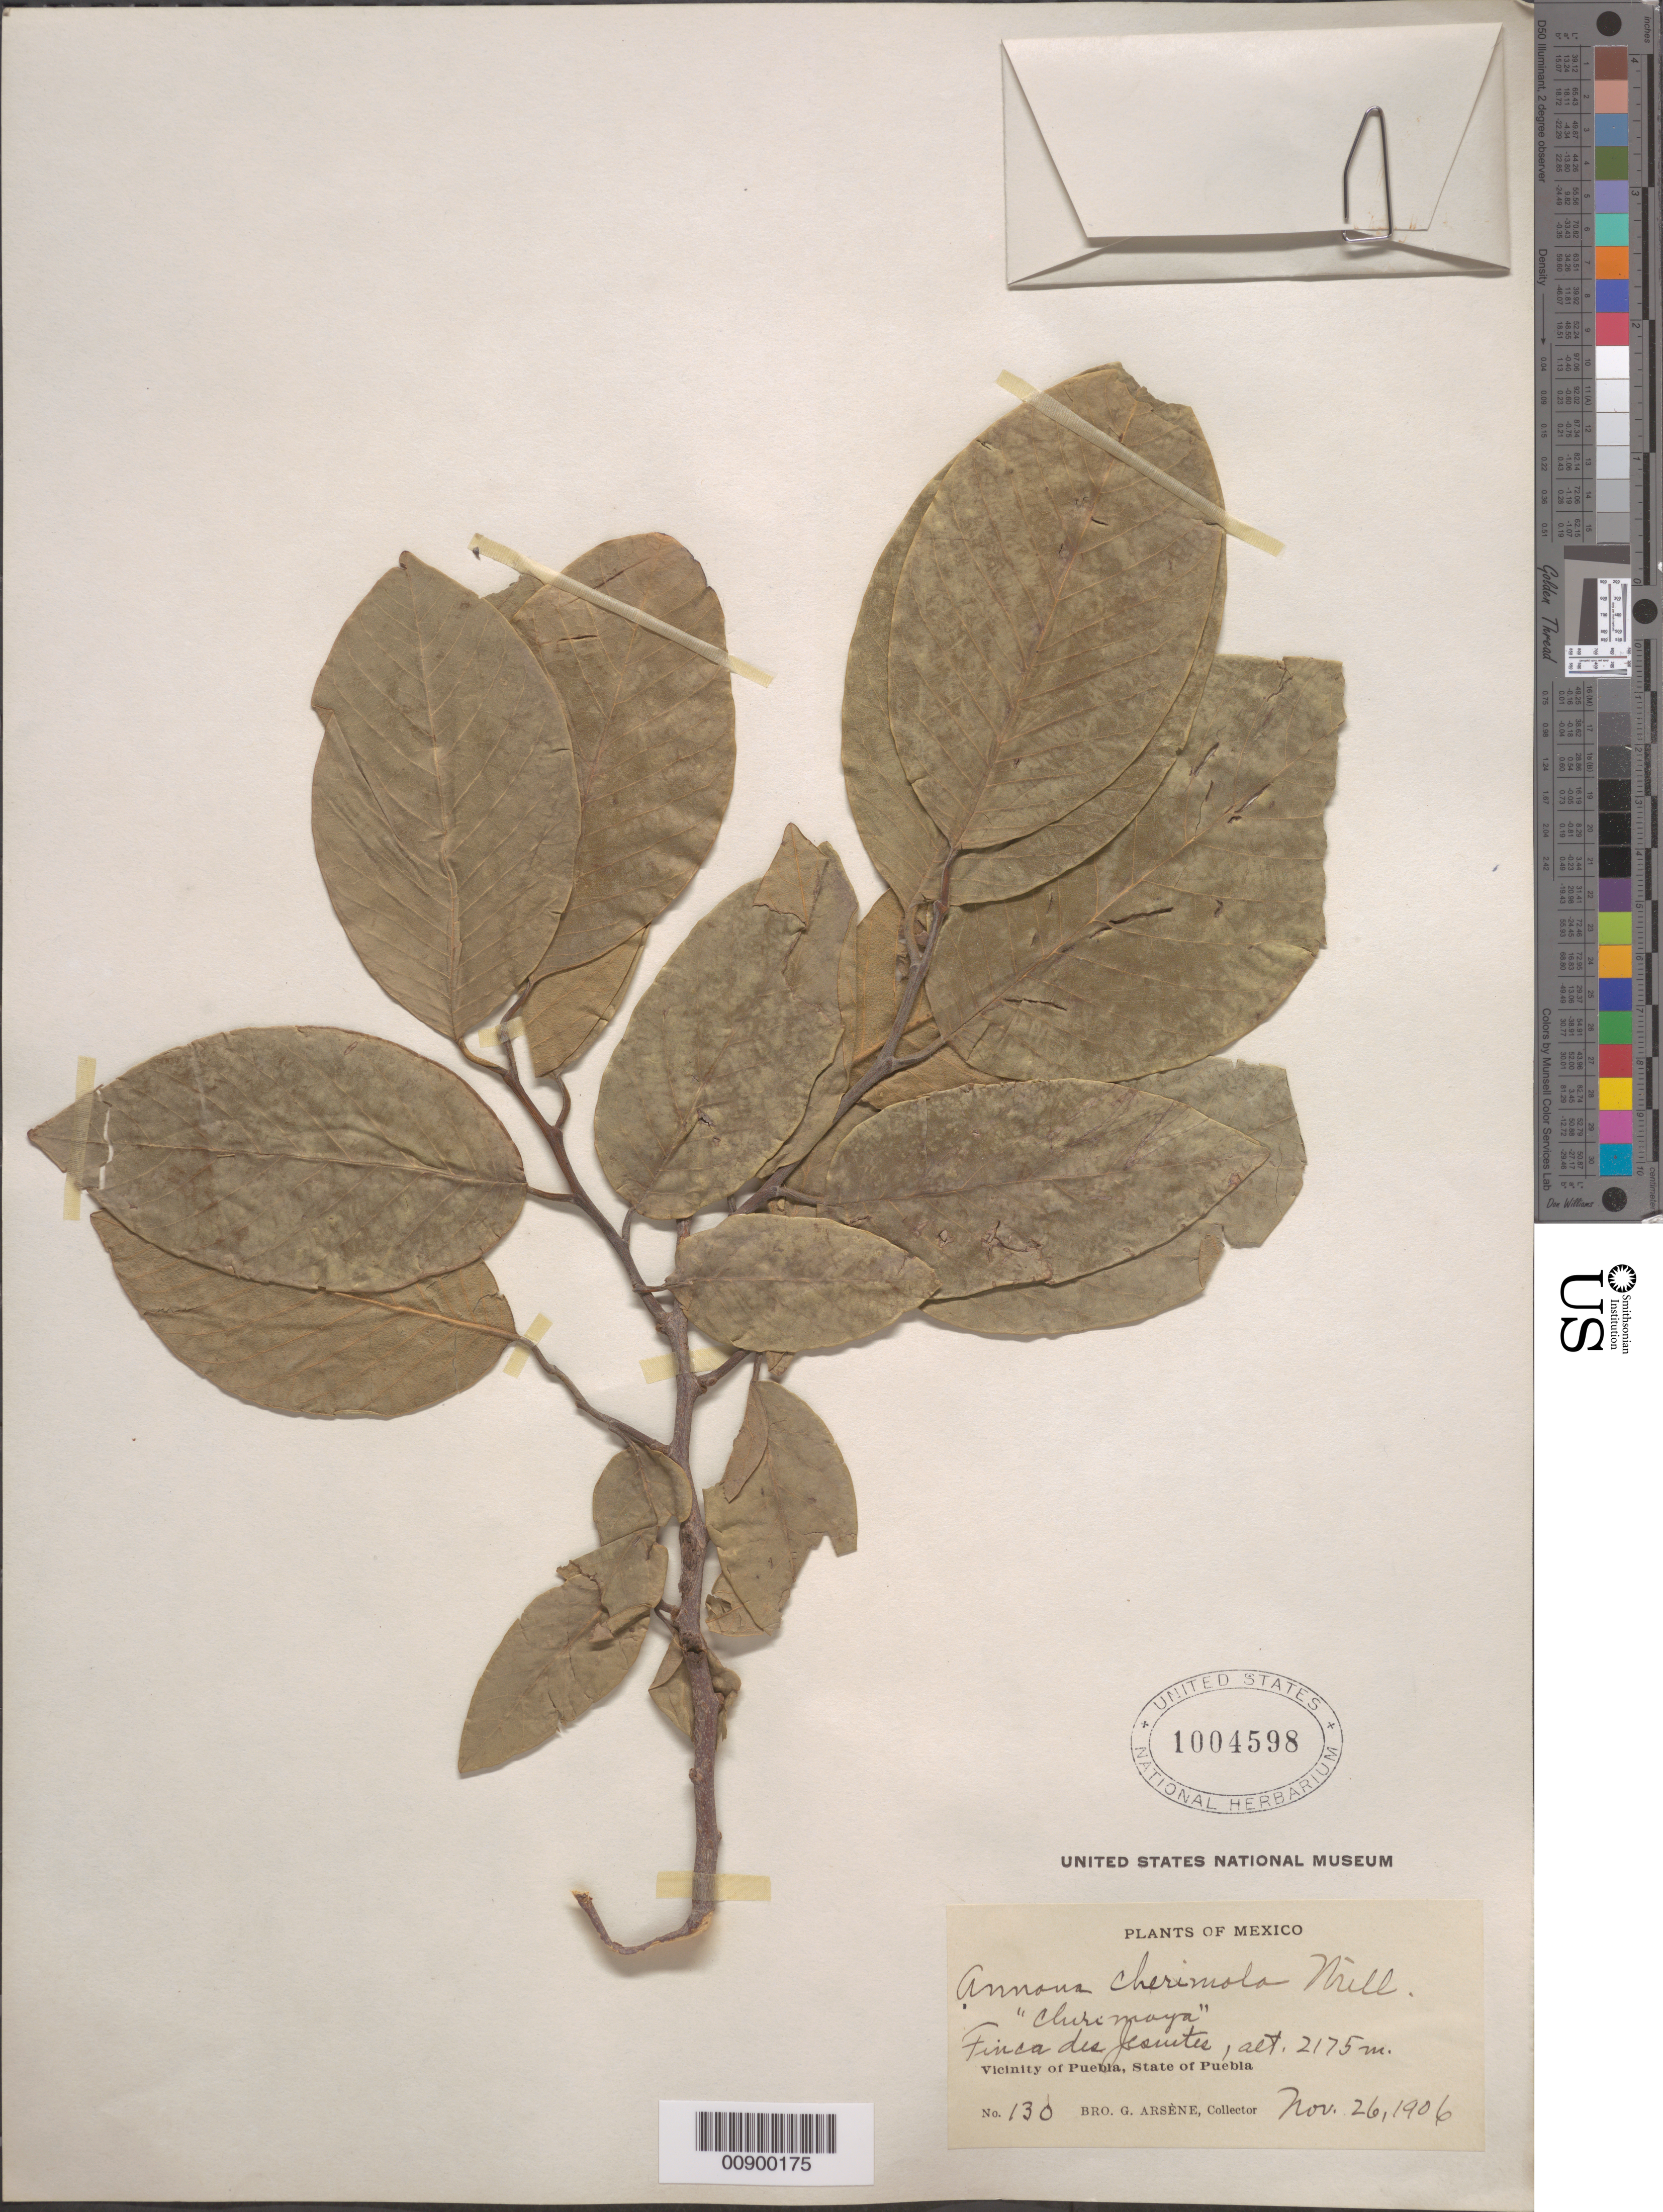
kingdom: Plantae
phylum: Tracheophyta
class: Magnoliopsida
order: Magnoliales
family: Annonaceae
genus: Annona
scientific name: Annona cherimola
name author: Mill.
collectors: Bro. G. Arsène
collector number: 130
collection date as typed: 26 Nov 1906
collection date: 1906-11-26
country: Mexico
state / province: Puebla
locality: Finca des Jesuites. Vicinity of Puebla, State of Puebla.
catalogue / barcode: US 1004598